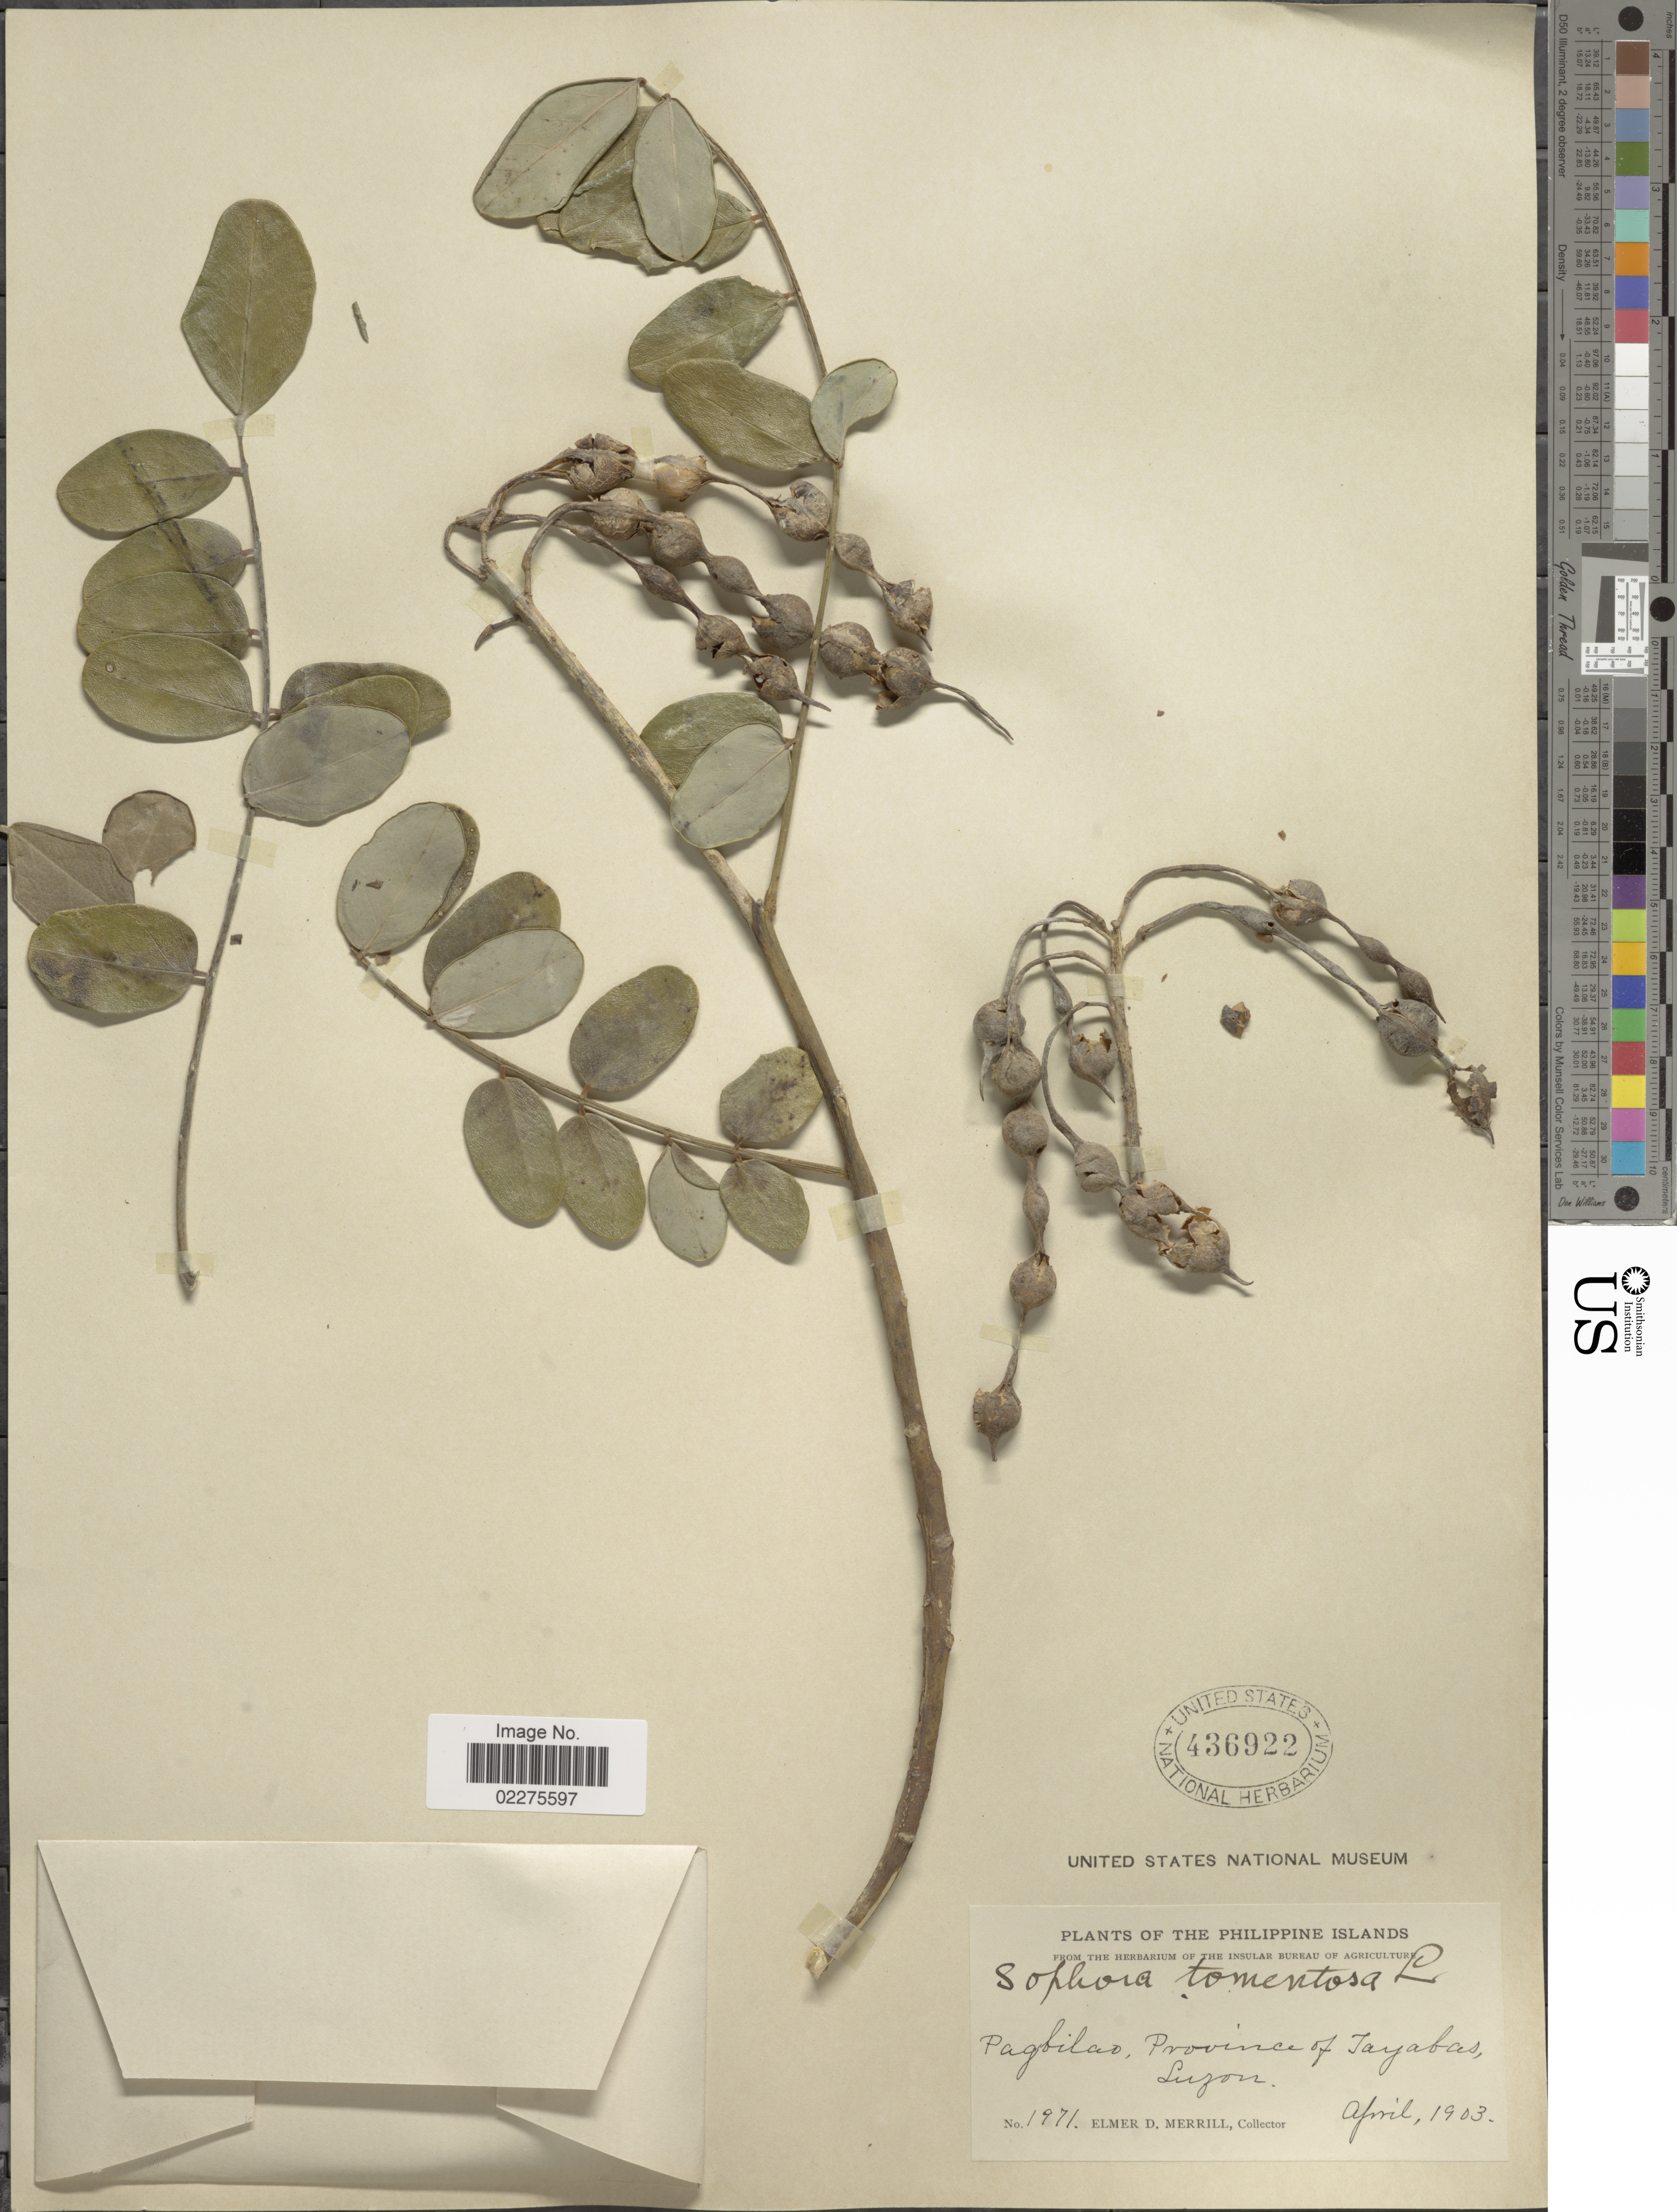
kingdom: Plantae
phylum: Tracheophyta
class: Magnoliopsida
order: Fabales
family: Fabaceae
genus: Sophora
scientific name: Sophora tomentosa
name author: L.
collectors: E. D. Merrill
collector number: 1971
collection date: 1903-04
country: Philippines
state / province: Calabarzon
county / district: Quezon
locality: Pagbilao, Province of Tayabas, Luzon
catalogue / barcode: US 436922